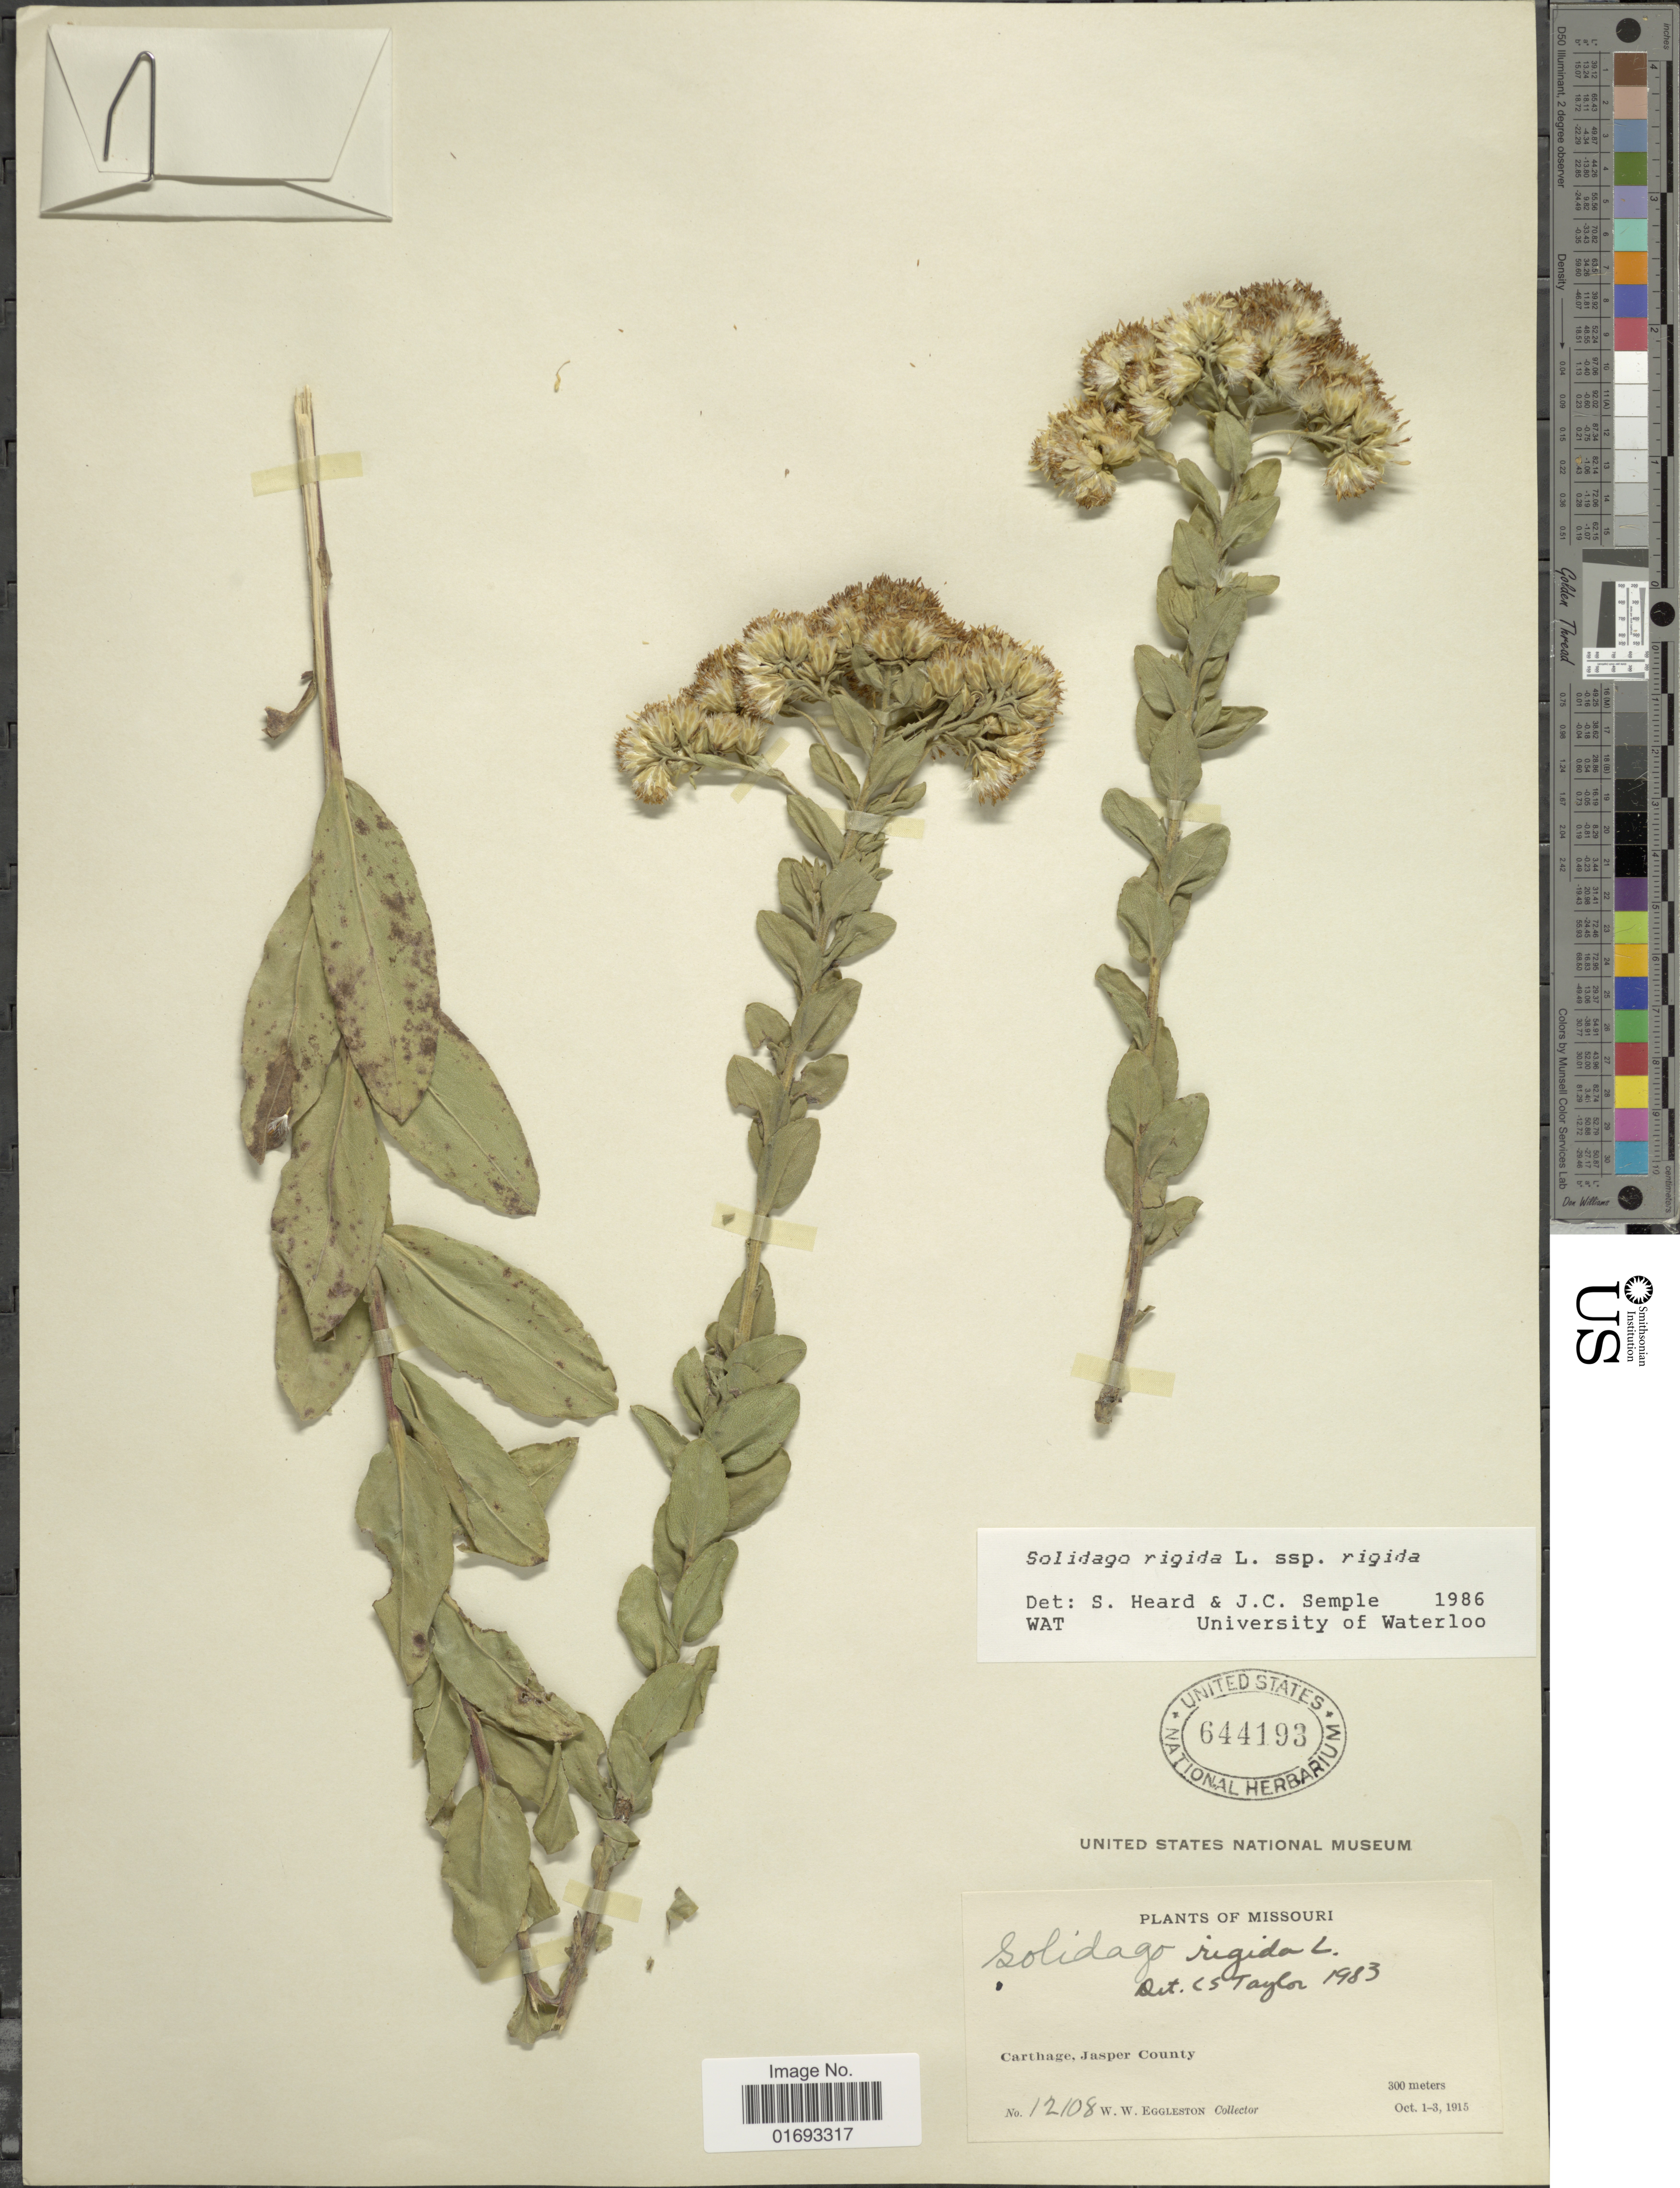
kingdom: Plantae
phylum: Tracheophyta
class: Magnoliopsida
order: Asterales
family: Asteraceae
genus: Oligoneuron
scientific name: Oligoneuron rigidum var. rigidum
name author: (L.) Small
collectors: W. W. Eggleston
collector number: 12108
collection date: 1915-10-01/1915-10-03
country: United States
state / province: Missouri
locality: Carthage, Jasper County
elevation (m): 300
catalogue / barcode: US 644193